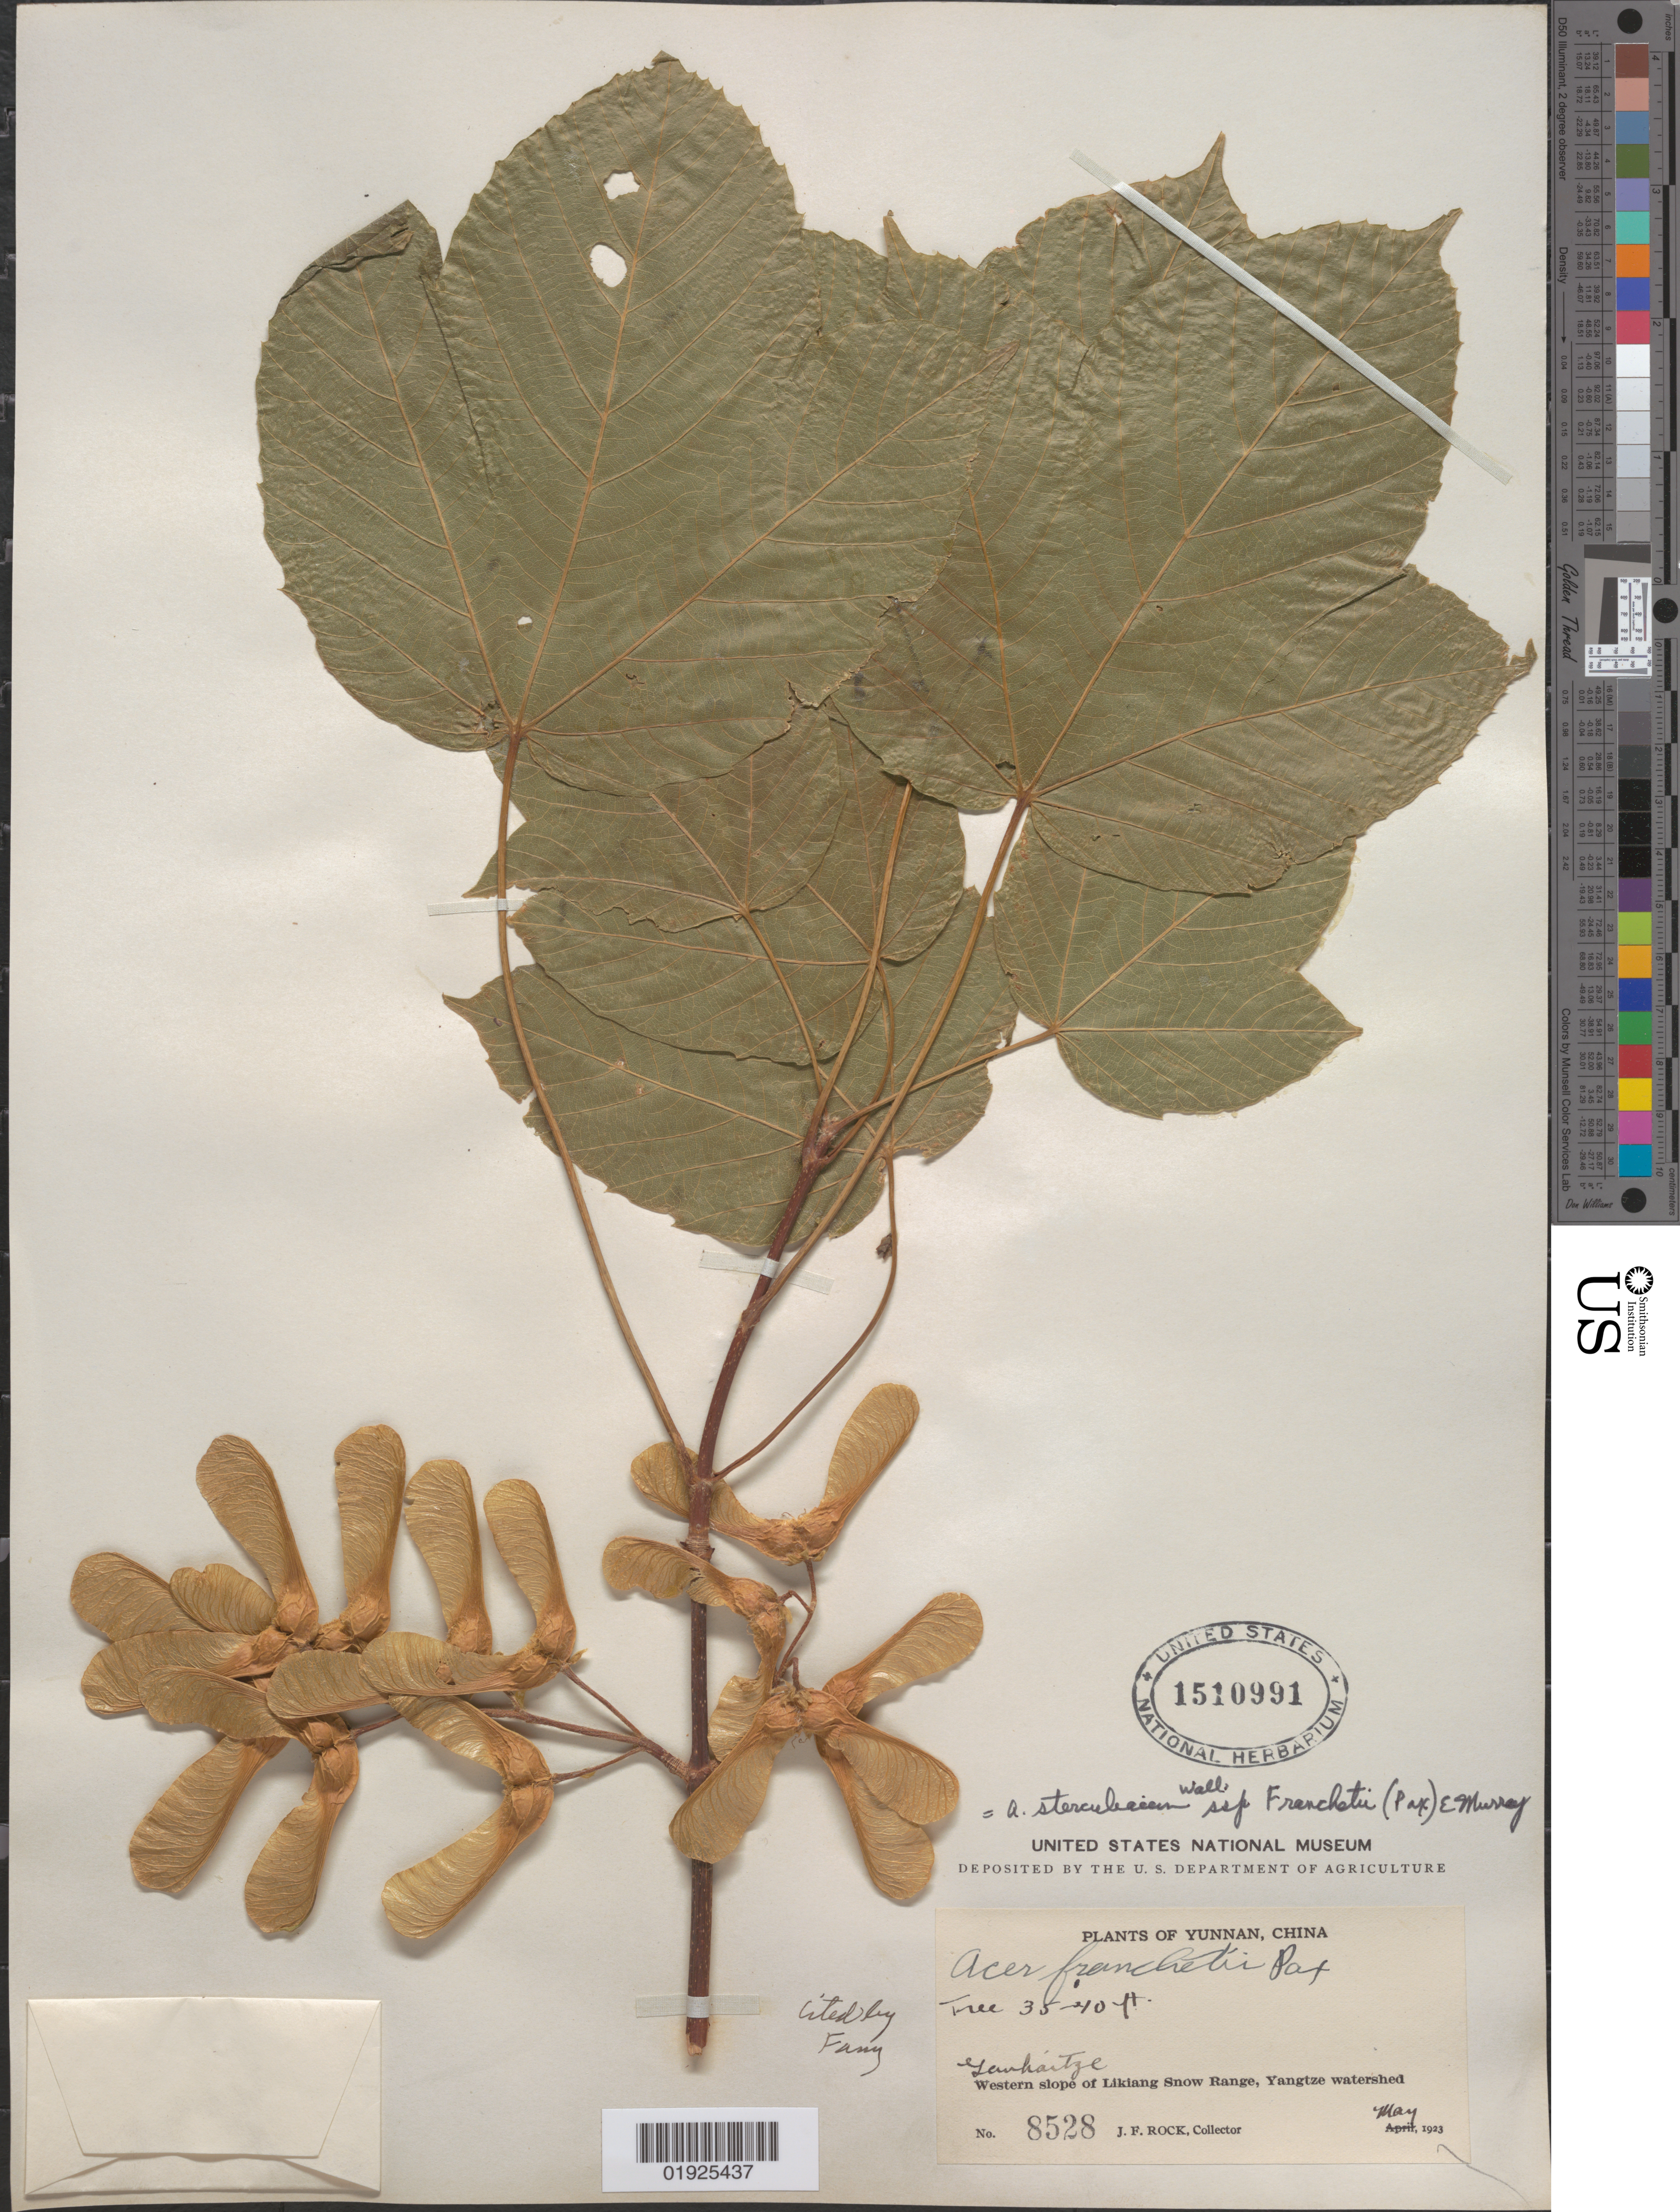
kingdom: Plantae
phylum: Tracheophyta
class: Magnoliopsida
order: Sapindales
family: Sapindaceae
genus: Acer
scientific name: Acer sterculiaceum subsp. franchetii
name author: (Pax) A.E. Murray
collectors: J. F. Rock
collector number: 8528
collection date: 1923-05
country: China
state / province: Yunnan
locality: Likiang Snow Range, western slope; Yangtze watershed. Ganhaitze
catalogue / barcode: US 1510991